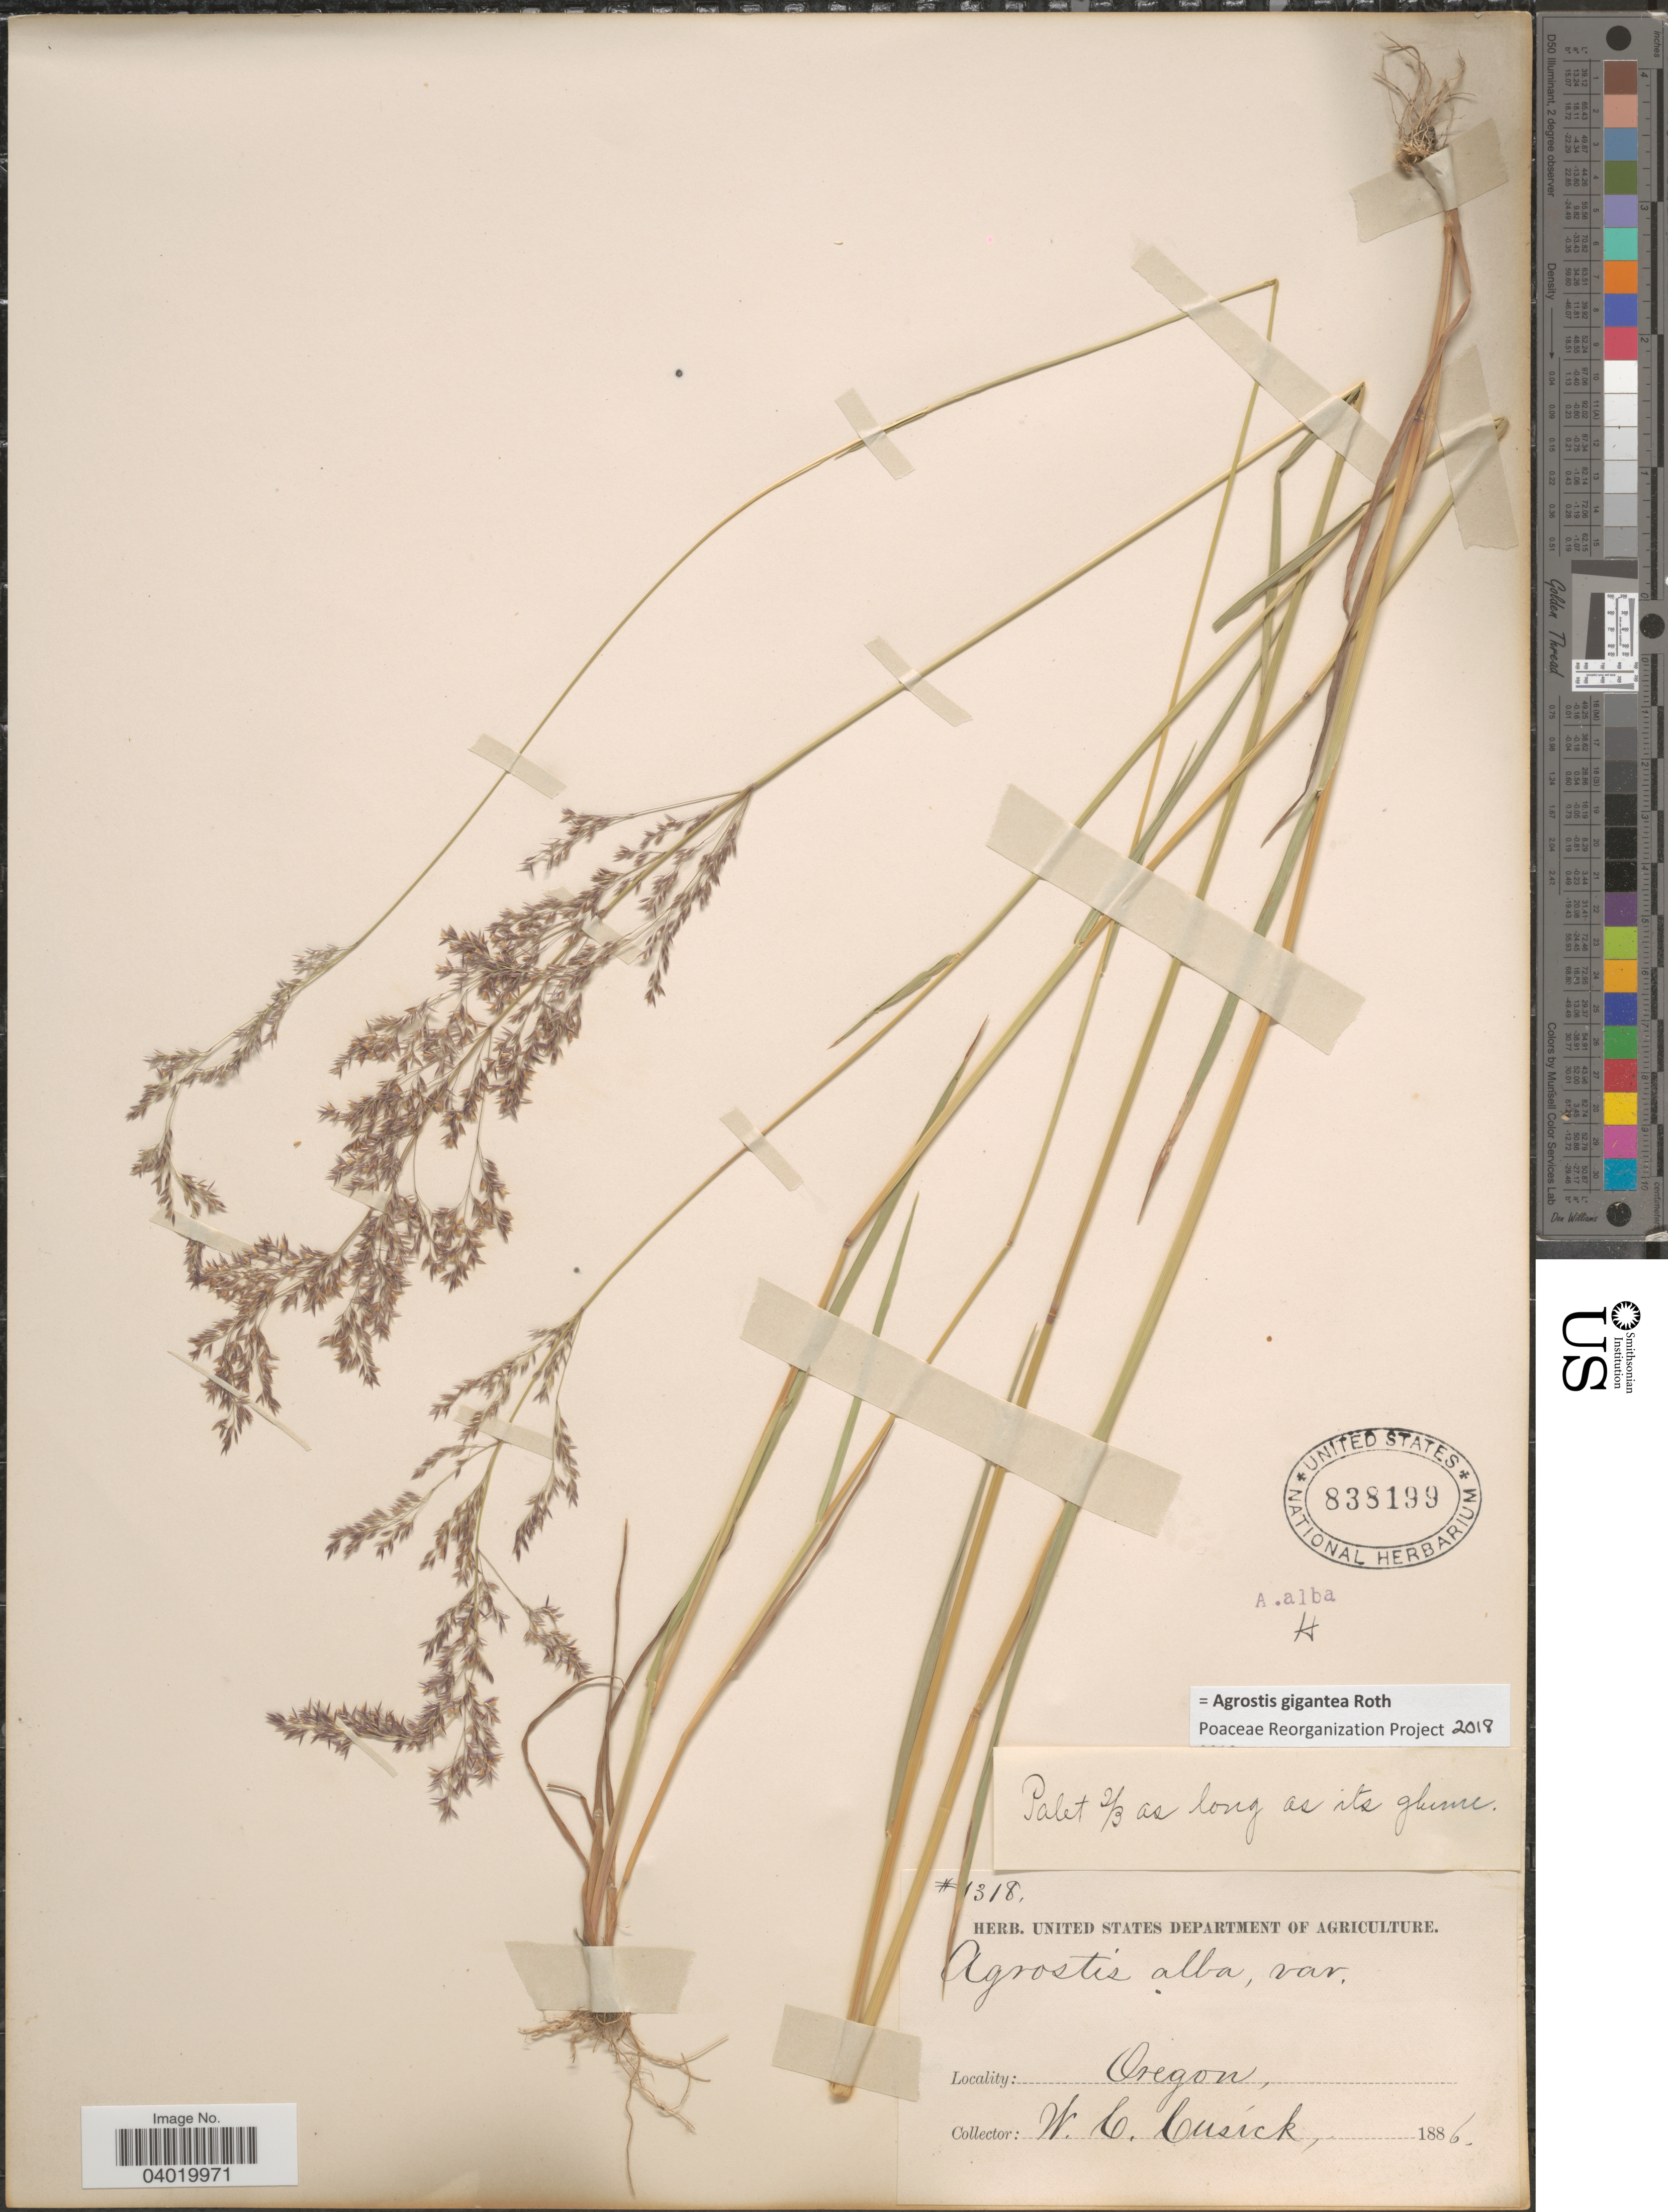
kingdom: Plantae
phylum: Tracheophyta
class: Liliopsida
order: Poales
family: Poaceae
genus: Agrostis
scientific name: Agrostis gigantea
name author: Roth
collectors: W. C. Cusick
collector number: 1318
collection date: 1886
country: United States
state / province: Oregon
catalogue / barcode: US 838199